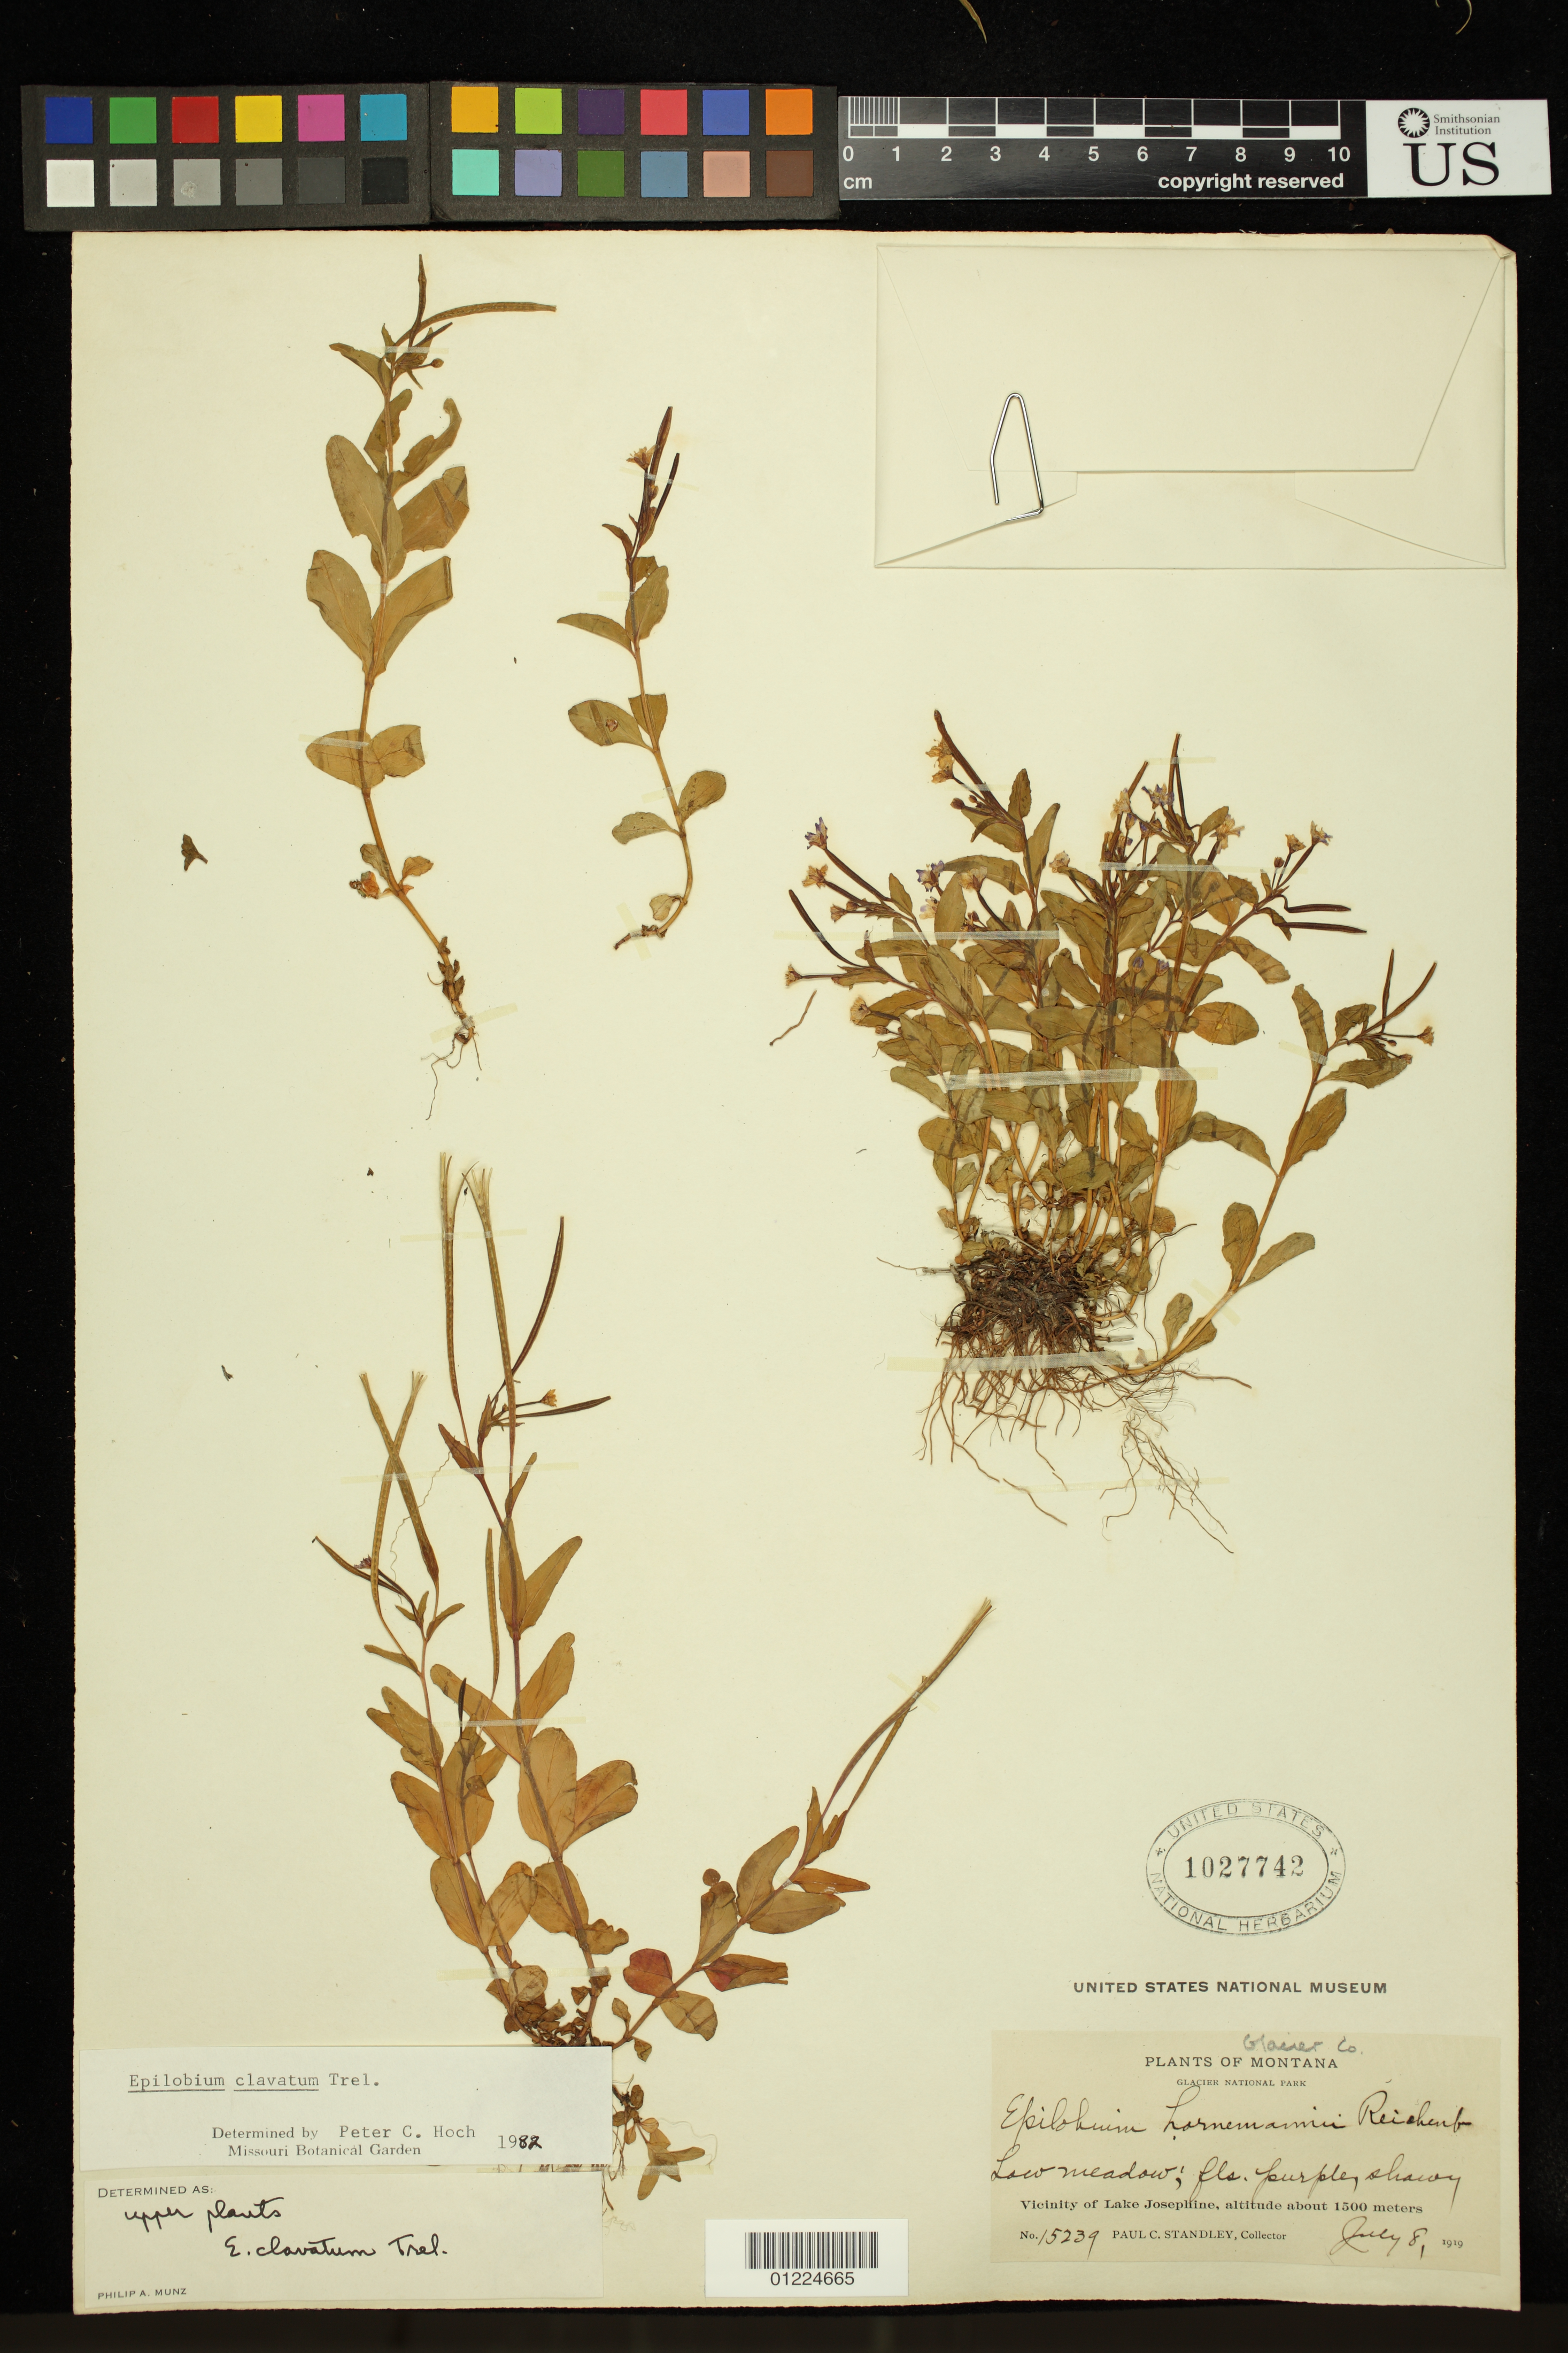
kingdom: Plantae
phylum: Tracheophyta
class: Magnoliopsida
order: Myrtales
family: Onagraceae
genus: Epilobium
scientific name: Epilobium clavatum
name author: Hausskn.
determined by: Hoch, P. C.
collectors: P. C. Standley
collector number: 15239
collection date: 1919-07-08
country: United States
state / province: Montana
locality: Vicinity of Lake Josephine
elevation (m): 1500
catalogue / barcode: US 1027742